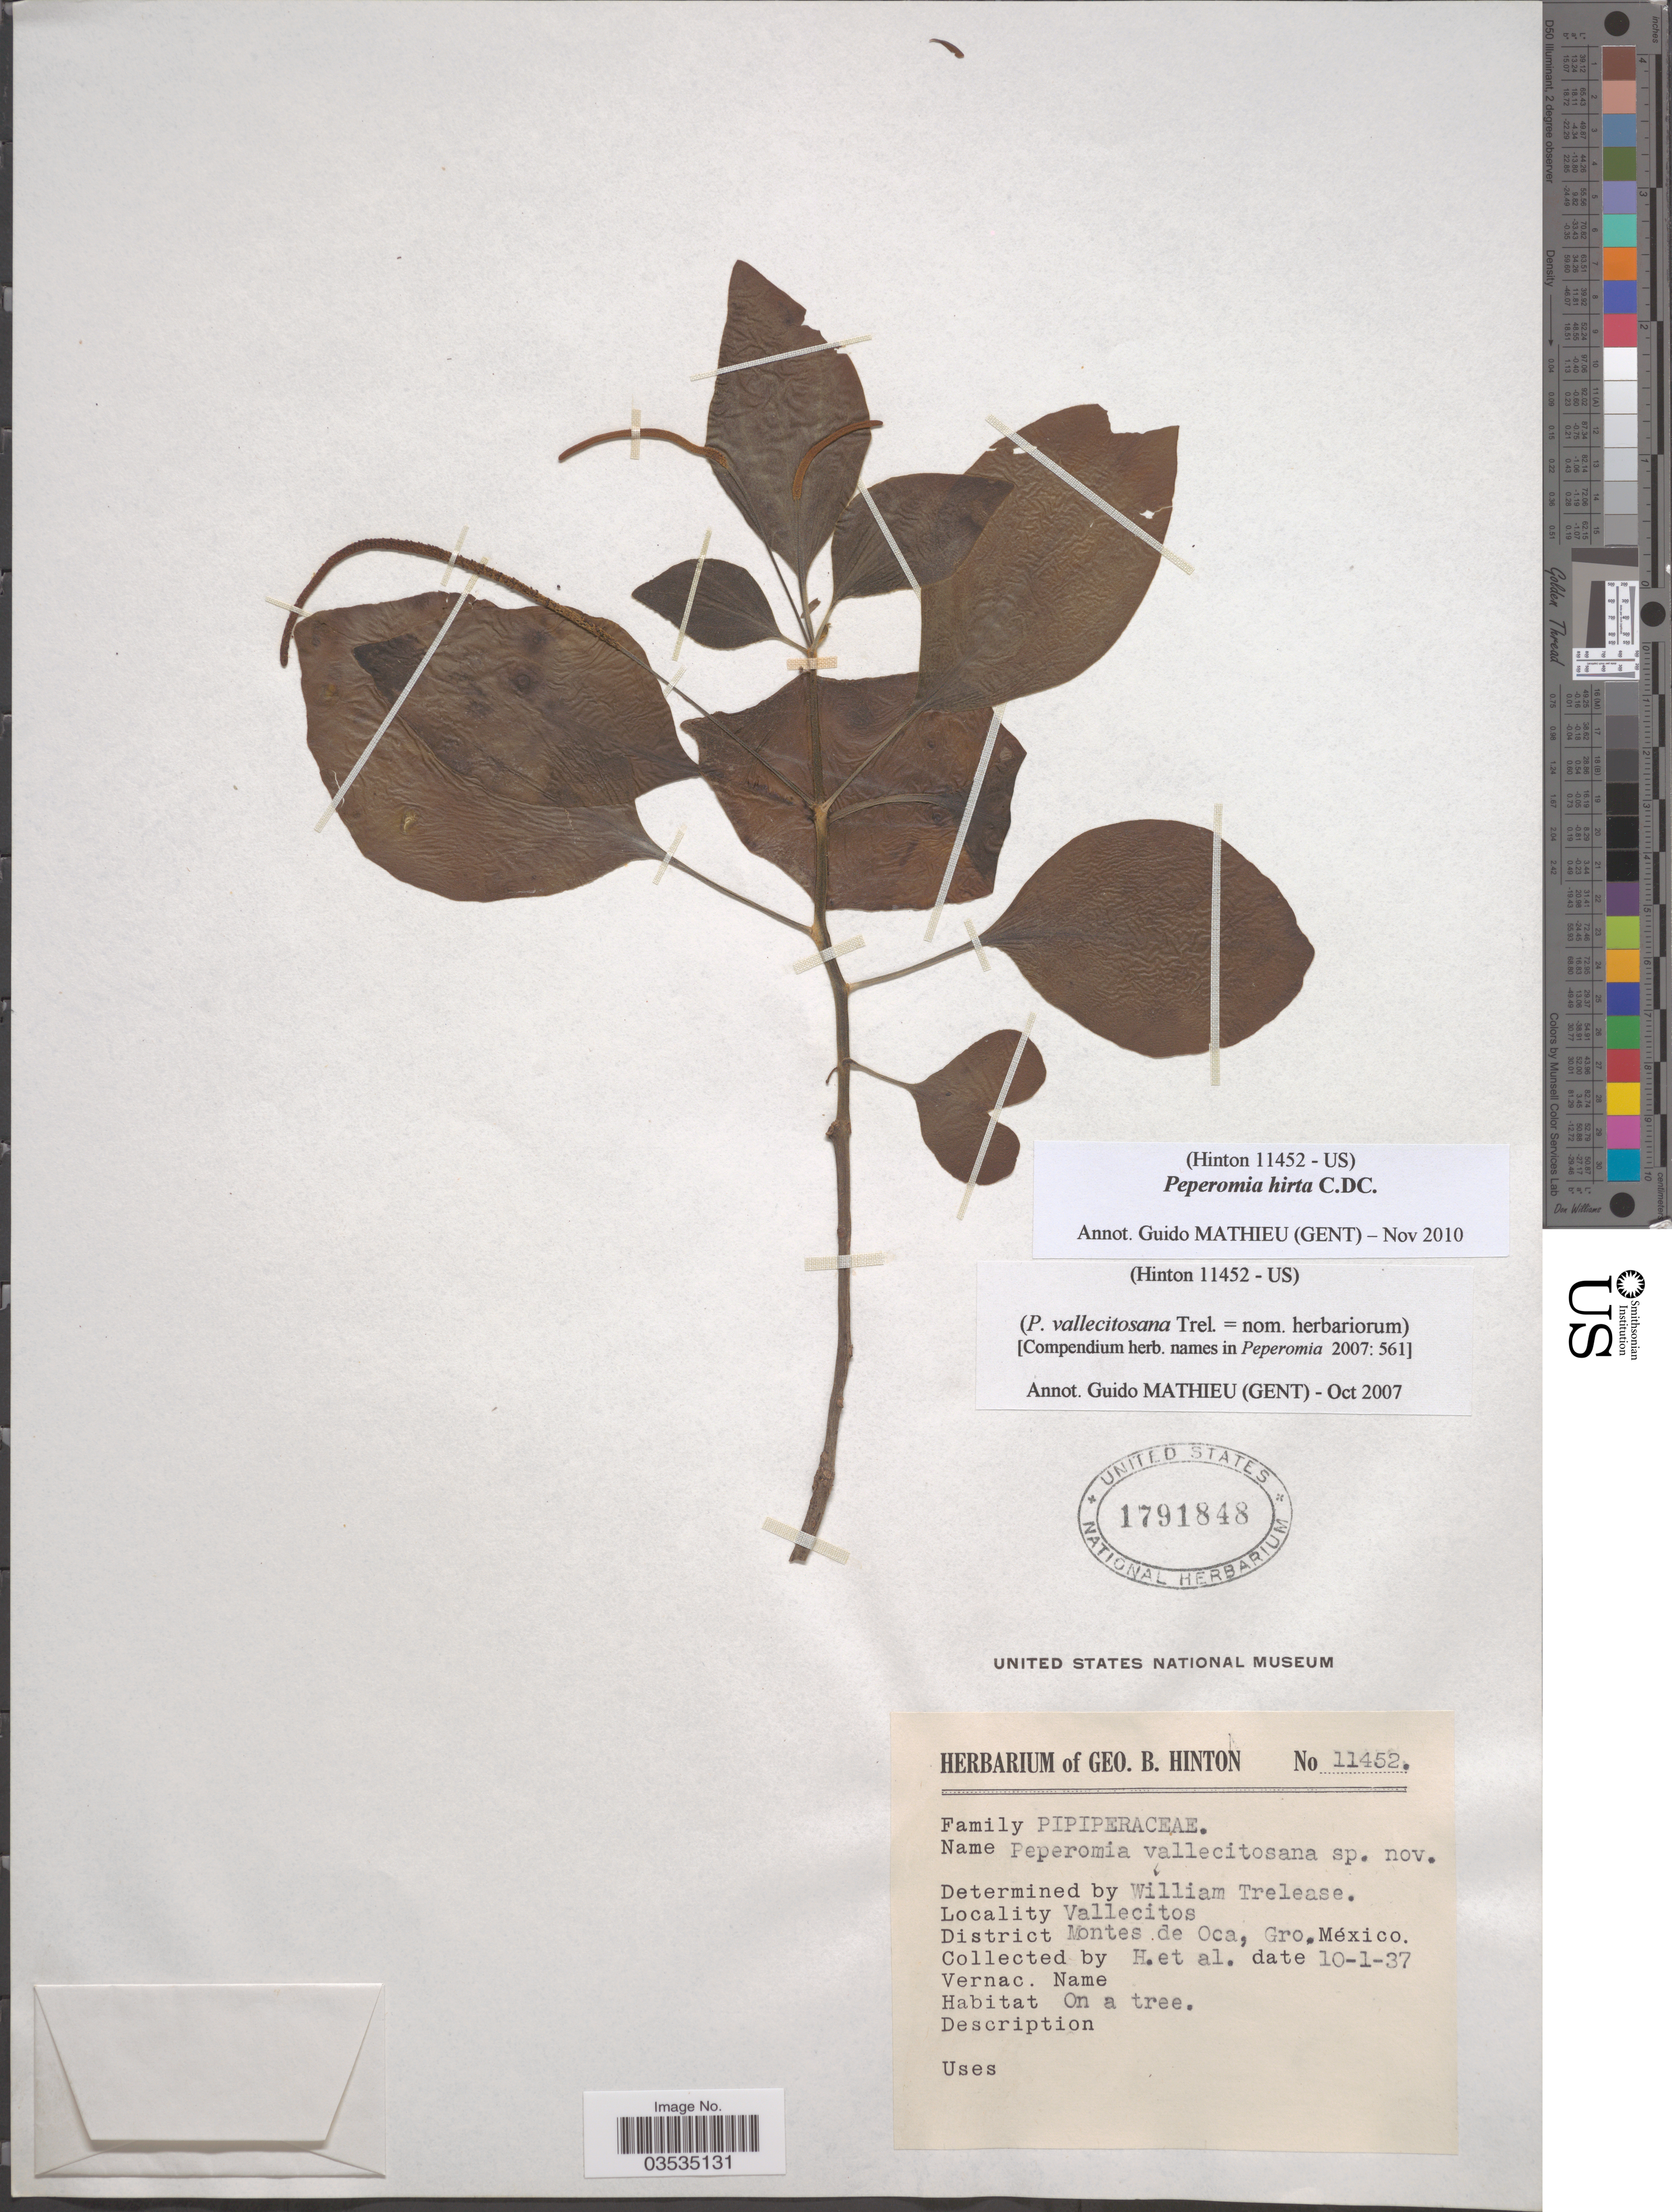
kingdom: Plantae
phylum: Tracheophyta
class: Magnoliopsida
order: Piperales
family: Piperaceae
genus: Peperomia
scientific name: Peperomia hirta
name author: C. DC.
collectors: G. B. Hinton & et al.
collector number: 11452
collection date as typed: Transcribed d/m/y: 10/1/37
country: Mexico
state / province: Guerrero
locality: Vallecitos. District Montes de Oca, Gro.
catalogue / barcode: US 1791848